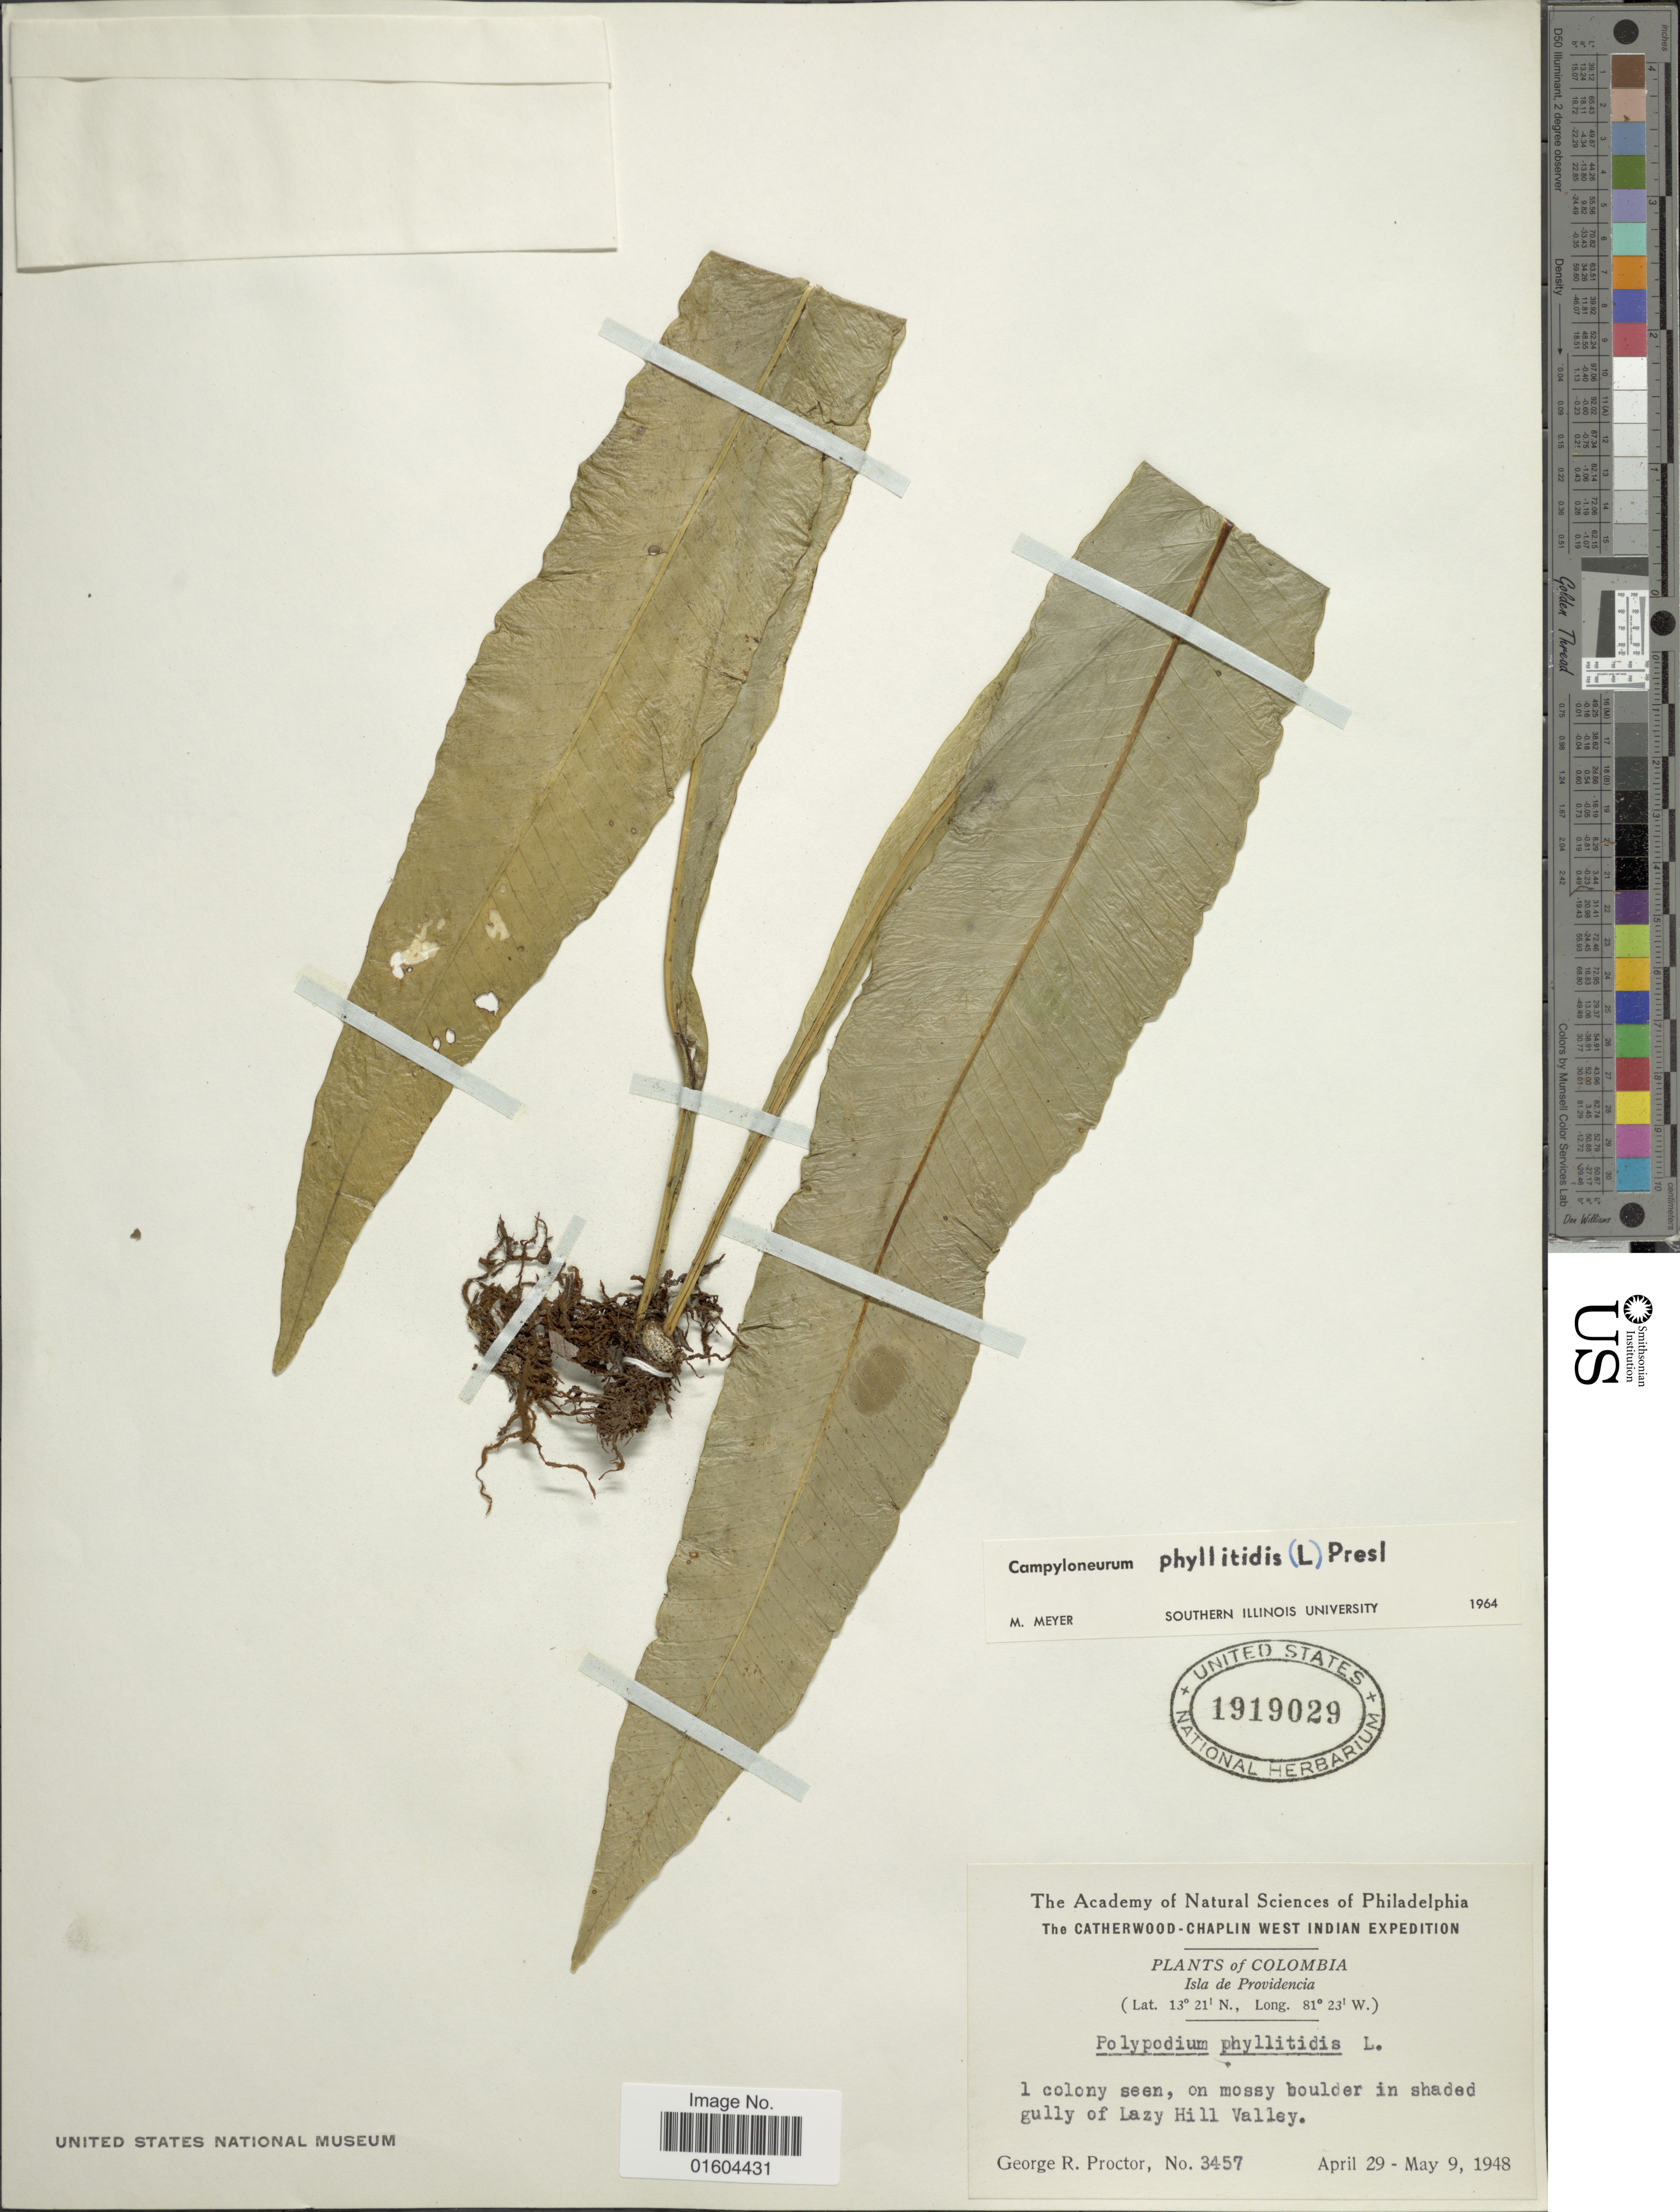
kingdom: Plantae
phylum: Tracheophyta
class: Polypodiopsida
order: Polypodiales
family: Polypodiaceae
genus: Campyloneurum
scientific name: Campyloneurum latum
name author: T. Moore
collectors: G. Proctor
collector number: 3457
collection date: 1948-04-29/1948-05-09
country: Colombia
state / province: San Andres y Providencia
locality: Colombia, Isla de Providencia, in shaded gully of Lazy Hill Valley. West Indian.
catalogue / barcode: US 1919029